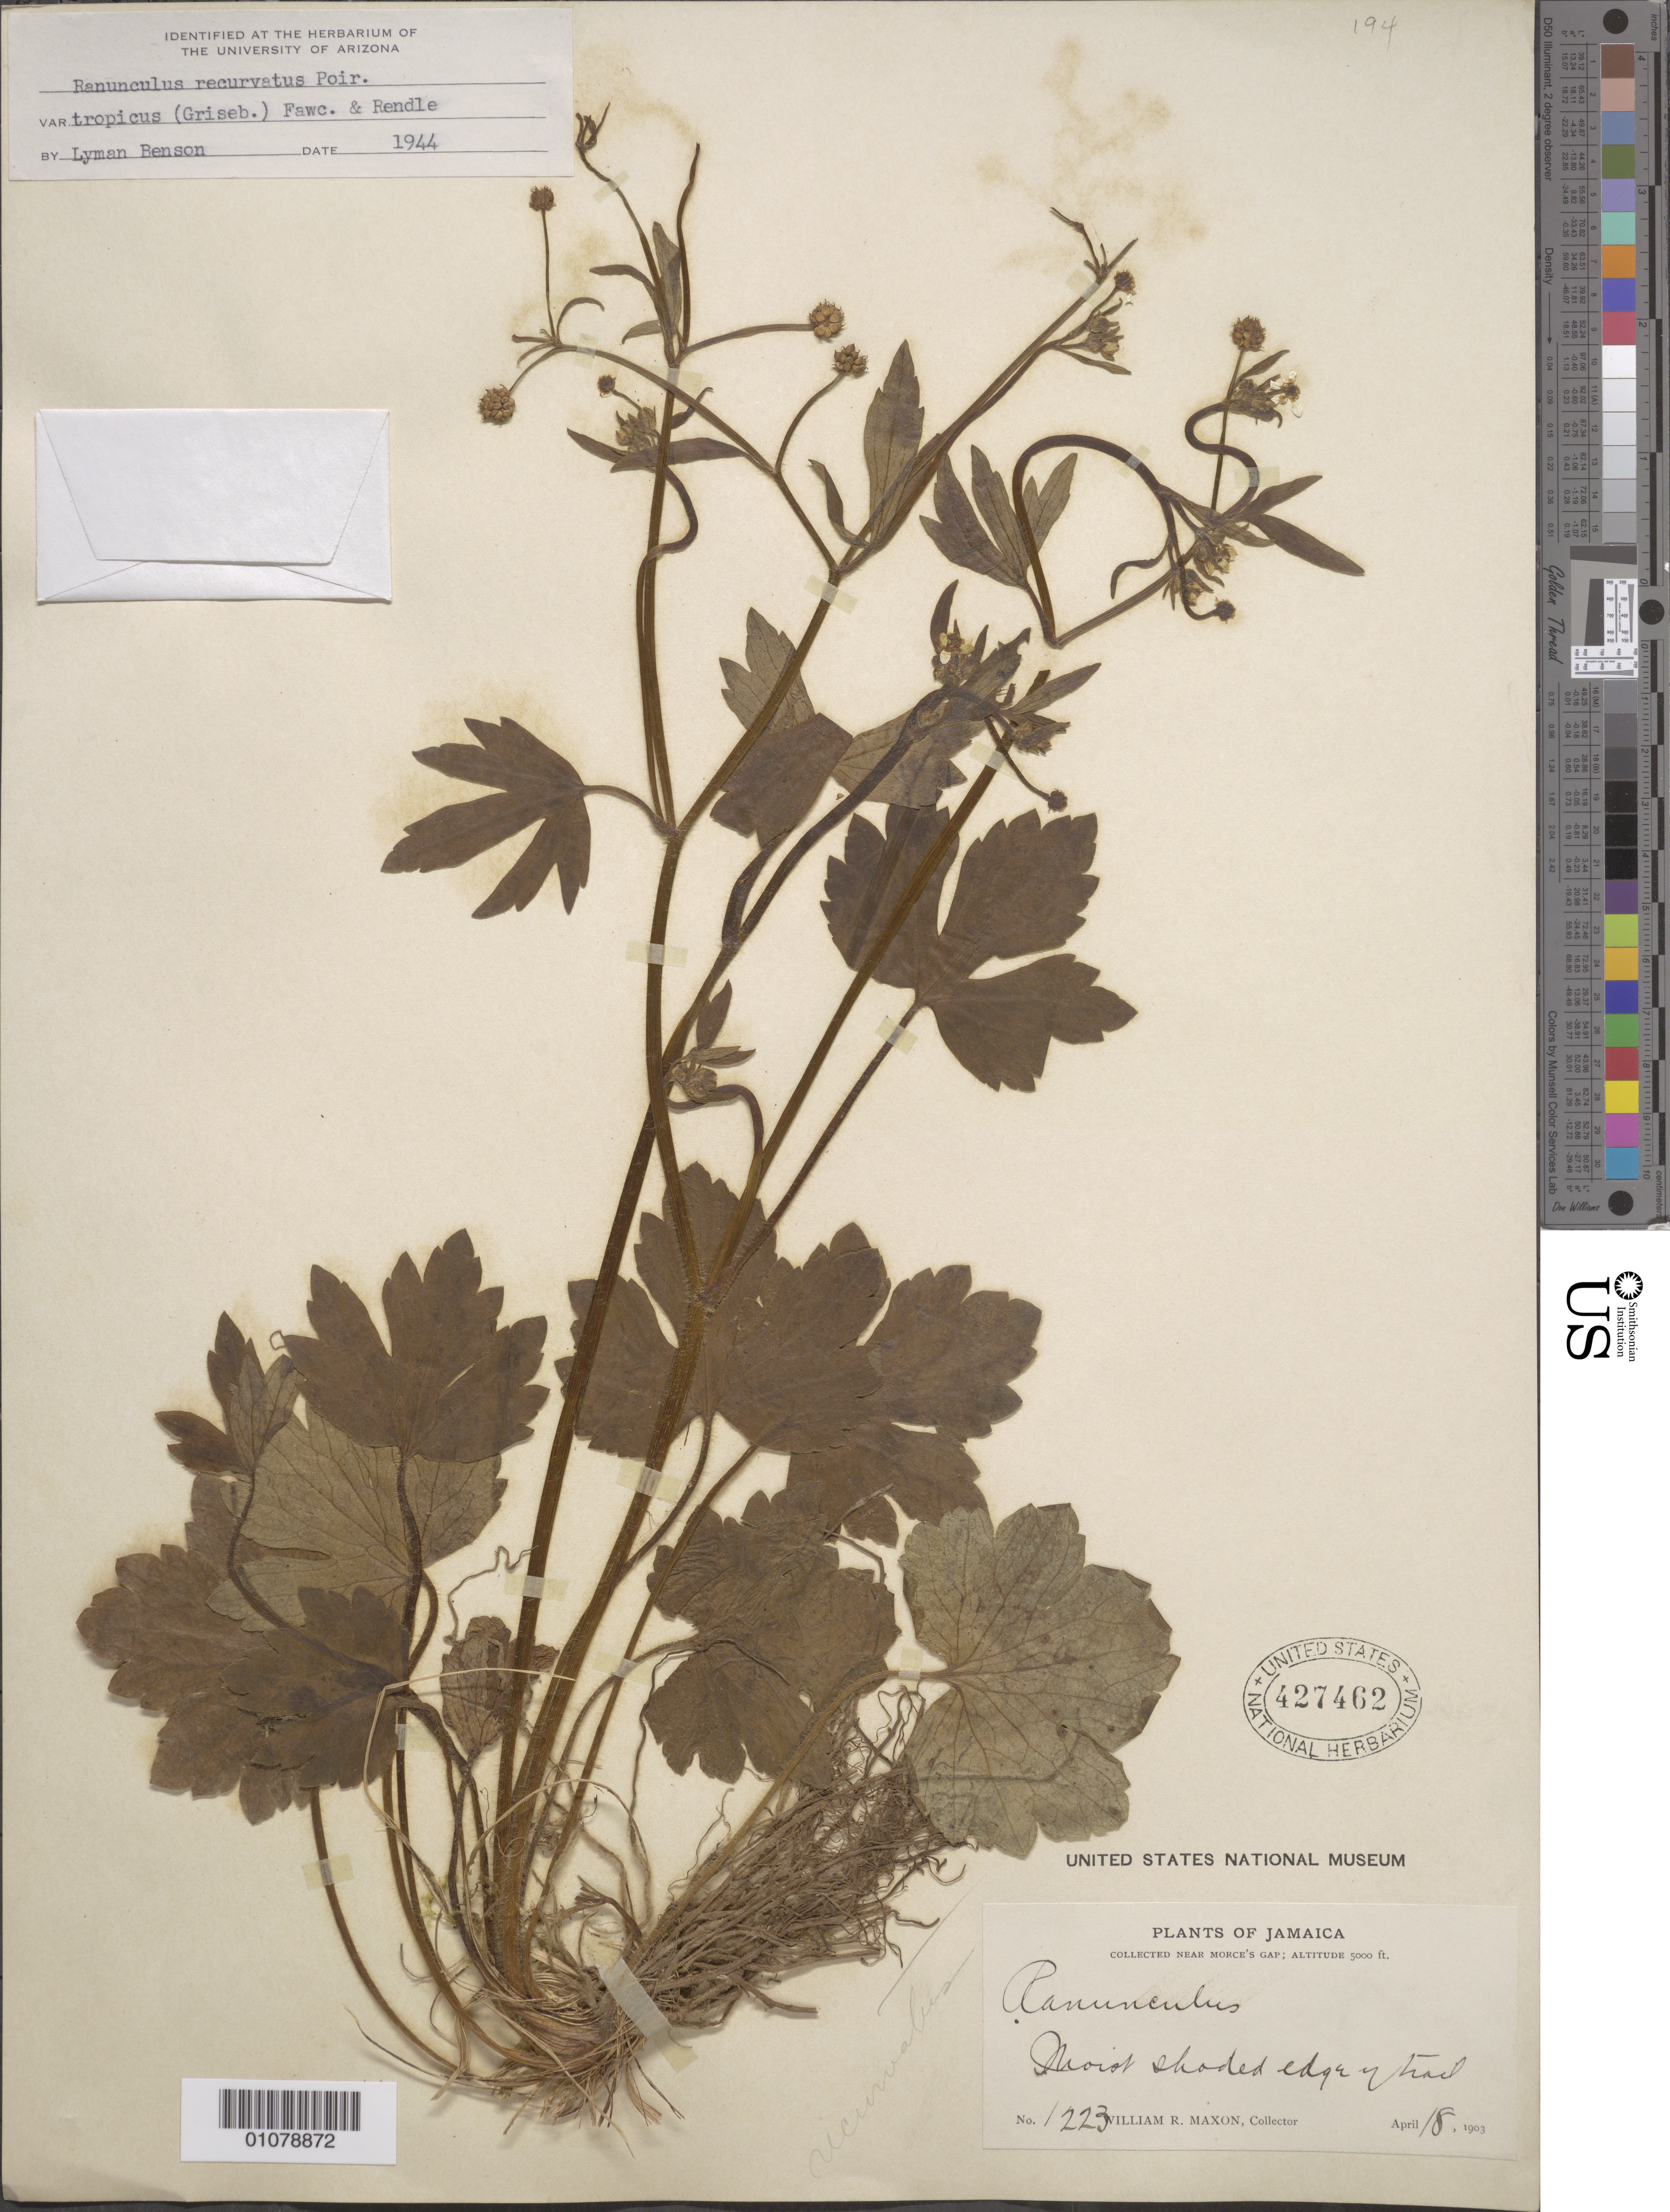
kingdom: Plantae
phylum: Tracheophyta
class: Magnoliopsida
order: Ranunculales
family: Ranunculaceae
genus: Ranunculus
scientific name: Ranunculus recurvatus var. tropicus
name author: (Griseb.) Fawc. & Rendle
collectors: W. R. Maxon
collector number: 1223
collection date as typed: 18 Apr 1903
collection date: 1903-04-18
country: Jamaica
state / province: Portland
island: Jamaica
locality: Near Morce's Gap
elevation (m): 1524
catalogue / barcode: US 427462